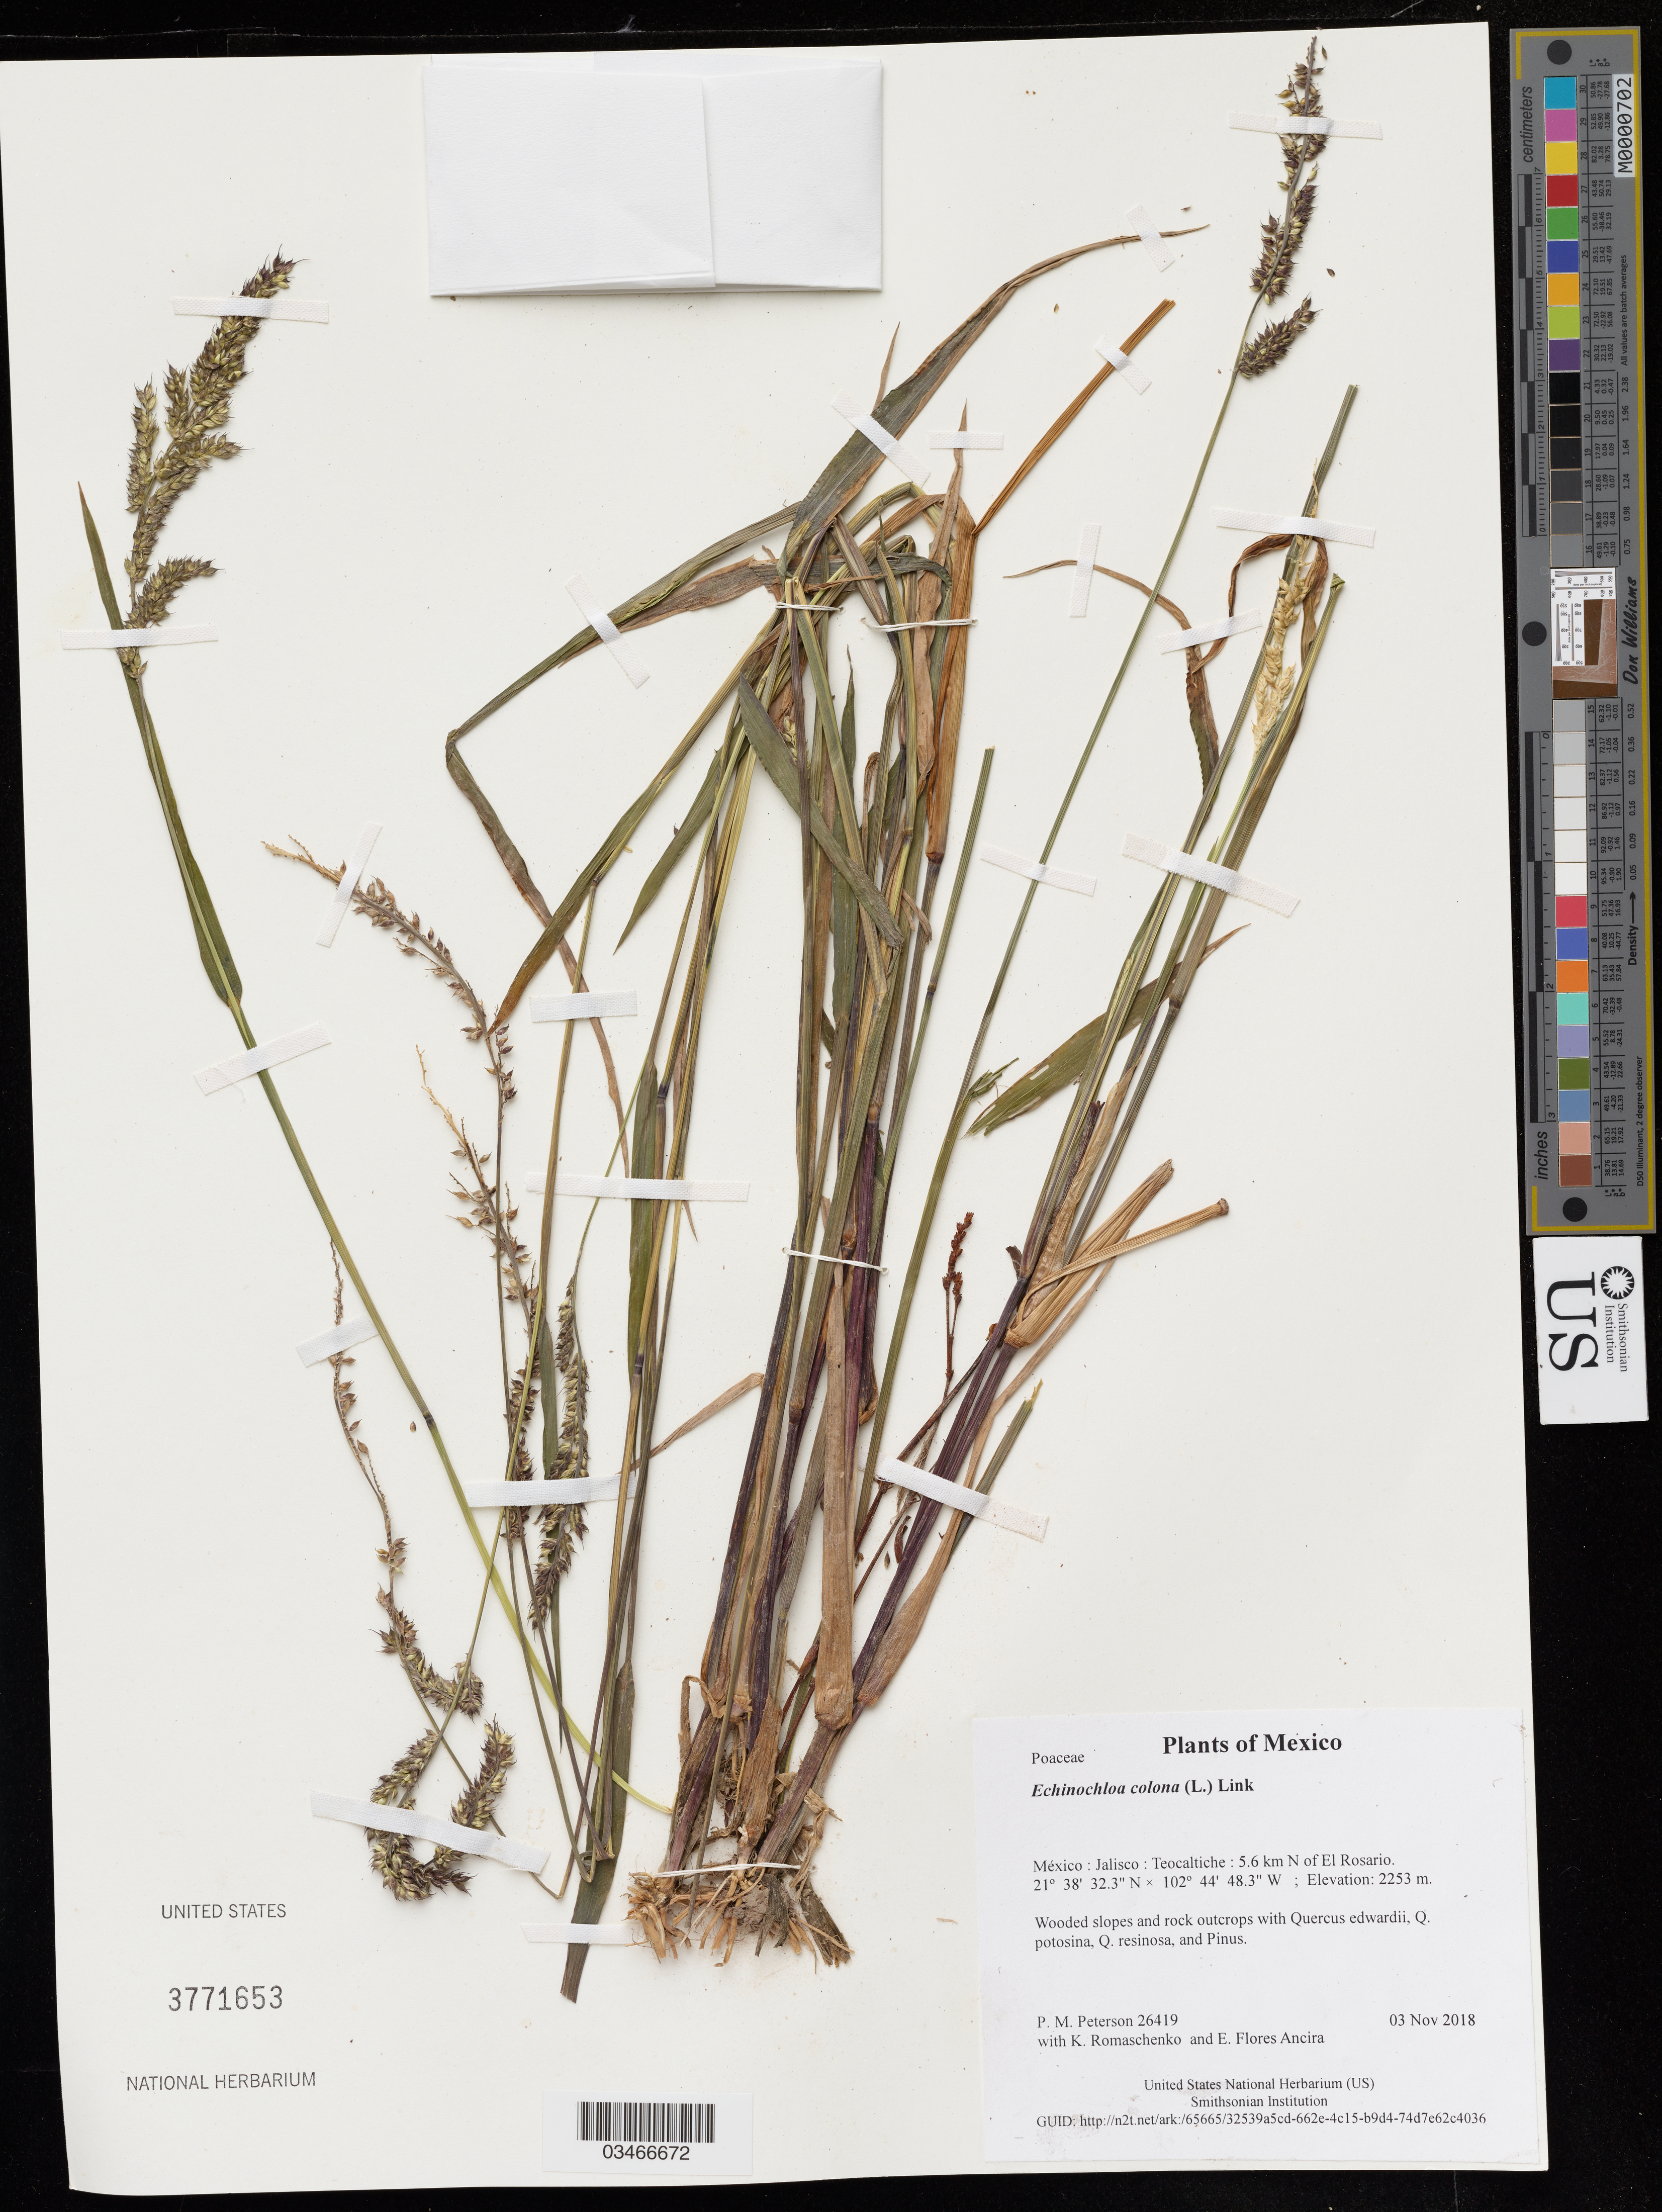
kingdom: Plantae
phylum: Tracheophyta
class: Liliopsida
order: Poales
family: Poaceae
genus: Echinochloa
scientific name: Echinochloa colona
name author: (L.) Link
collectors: P. M. Peterson, K. Romaschenko & E. Flores Ancira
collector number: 26419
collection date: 2018-11-03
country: México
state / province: Jalisco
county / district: Teocaltiche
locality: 5.6 km N of El Rosario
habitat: Wooded slopes and rock outcrops with Quercus edwardii, Q. potosina, Q. resinosa, and Pinus.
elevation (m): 2253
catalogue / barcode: US 3771653